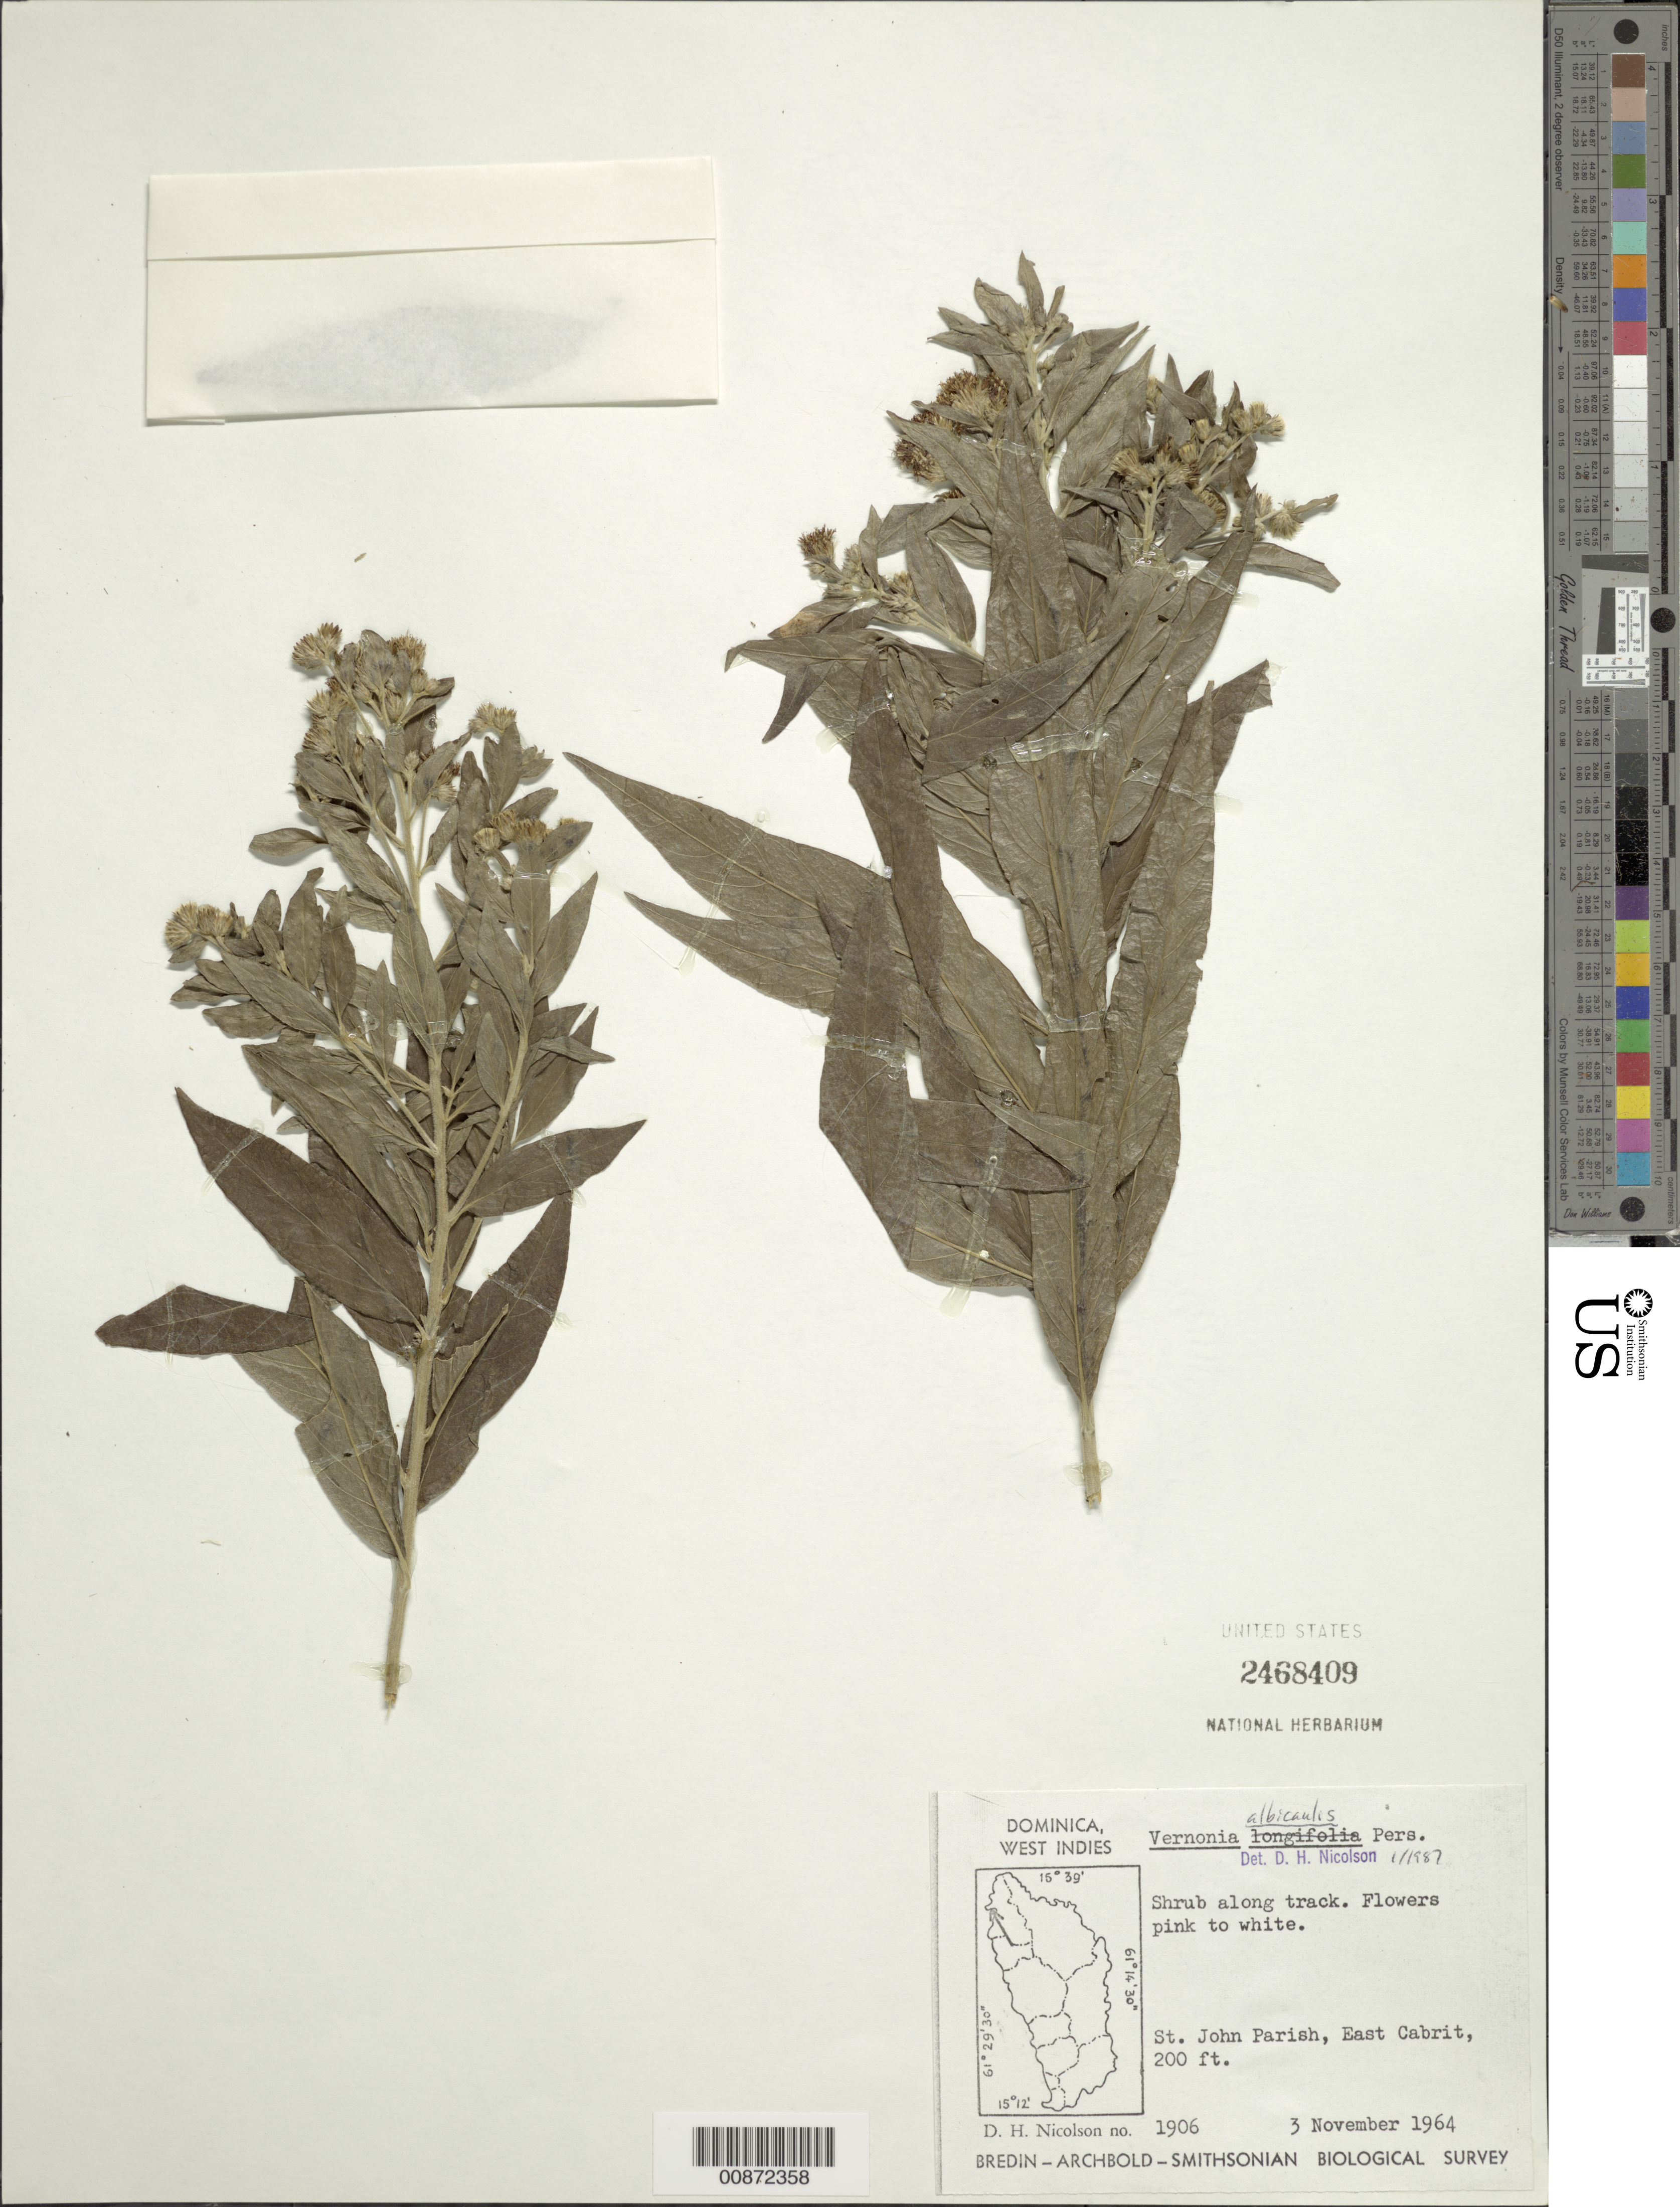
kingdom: Plantae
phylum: Tracheophyta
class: Magnoliopsida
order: Asterales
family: Asteraceae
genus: Lepidaploa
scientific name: Lepidaploa glabra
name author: (Willd.) H. Rob.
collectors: D. H. Nicolson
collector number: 1906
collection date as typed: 03 Nov 1964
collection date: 1964-11-03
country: Dominica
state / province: St. John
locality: East Cabrit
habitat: Along track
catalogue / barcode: US 2468409